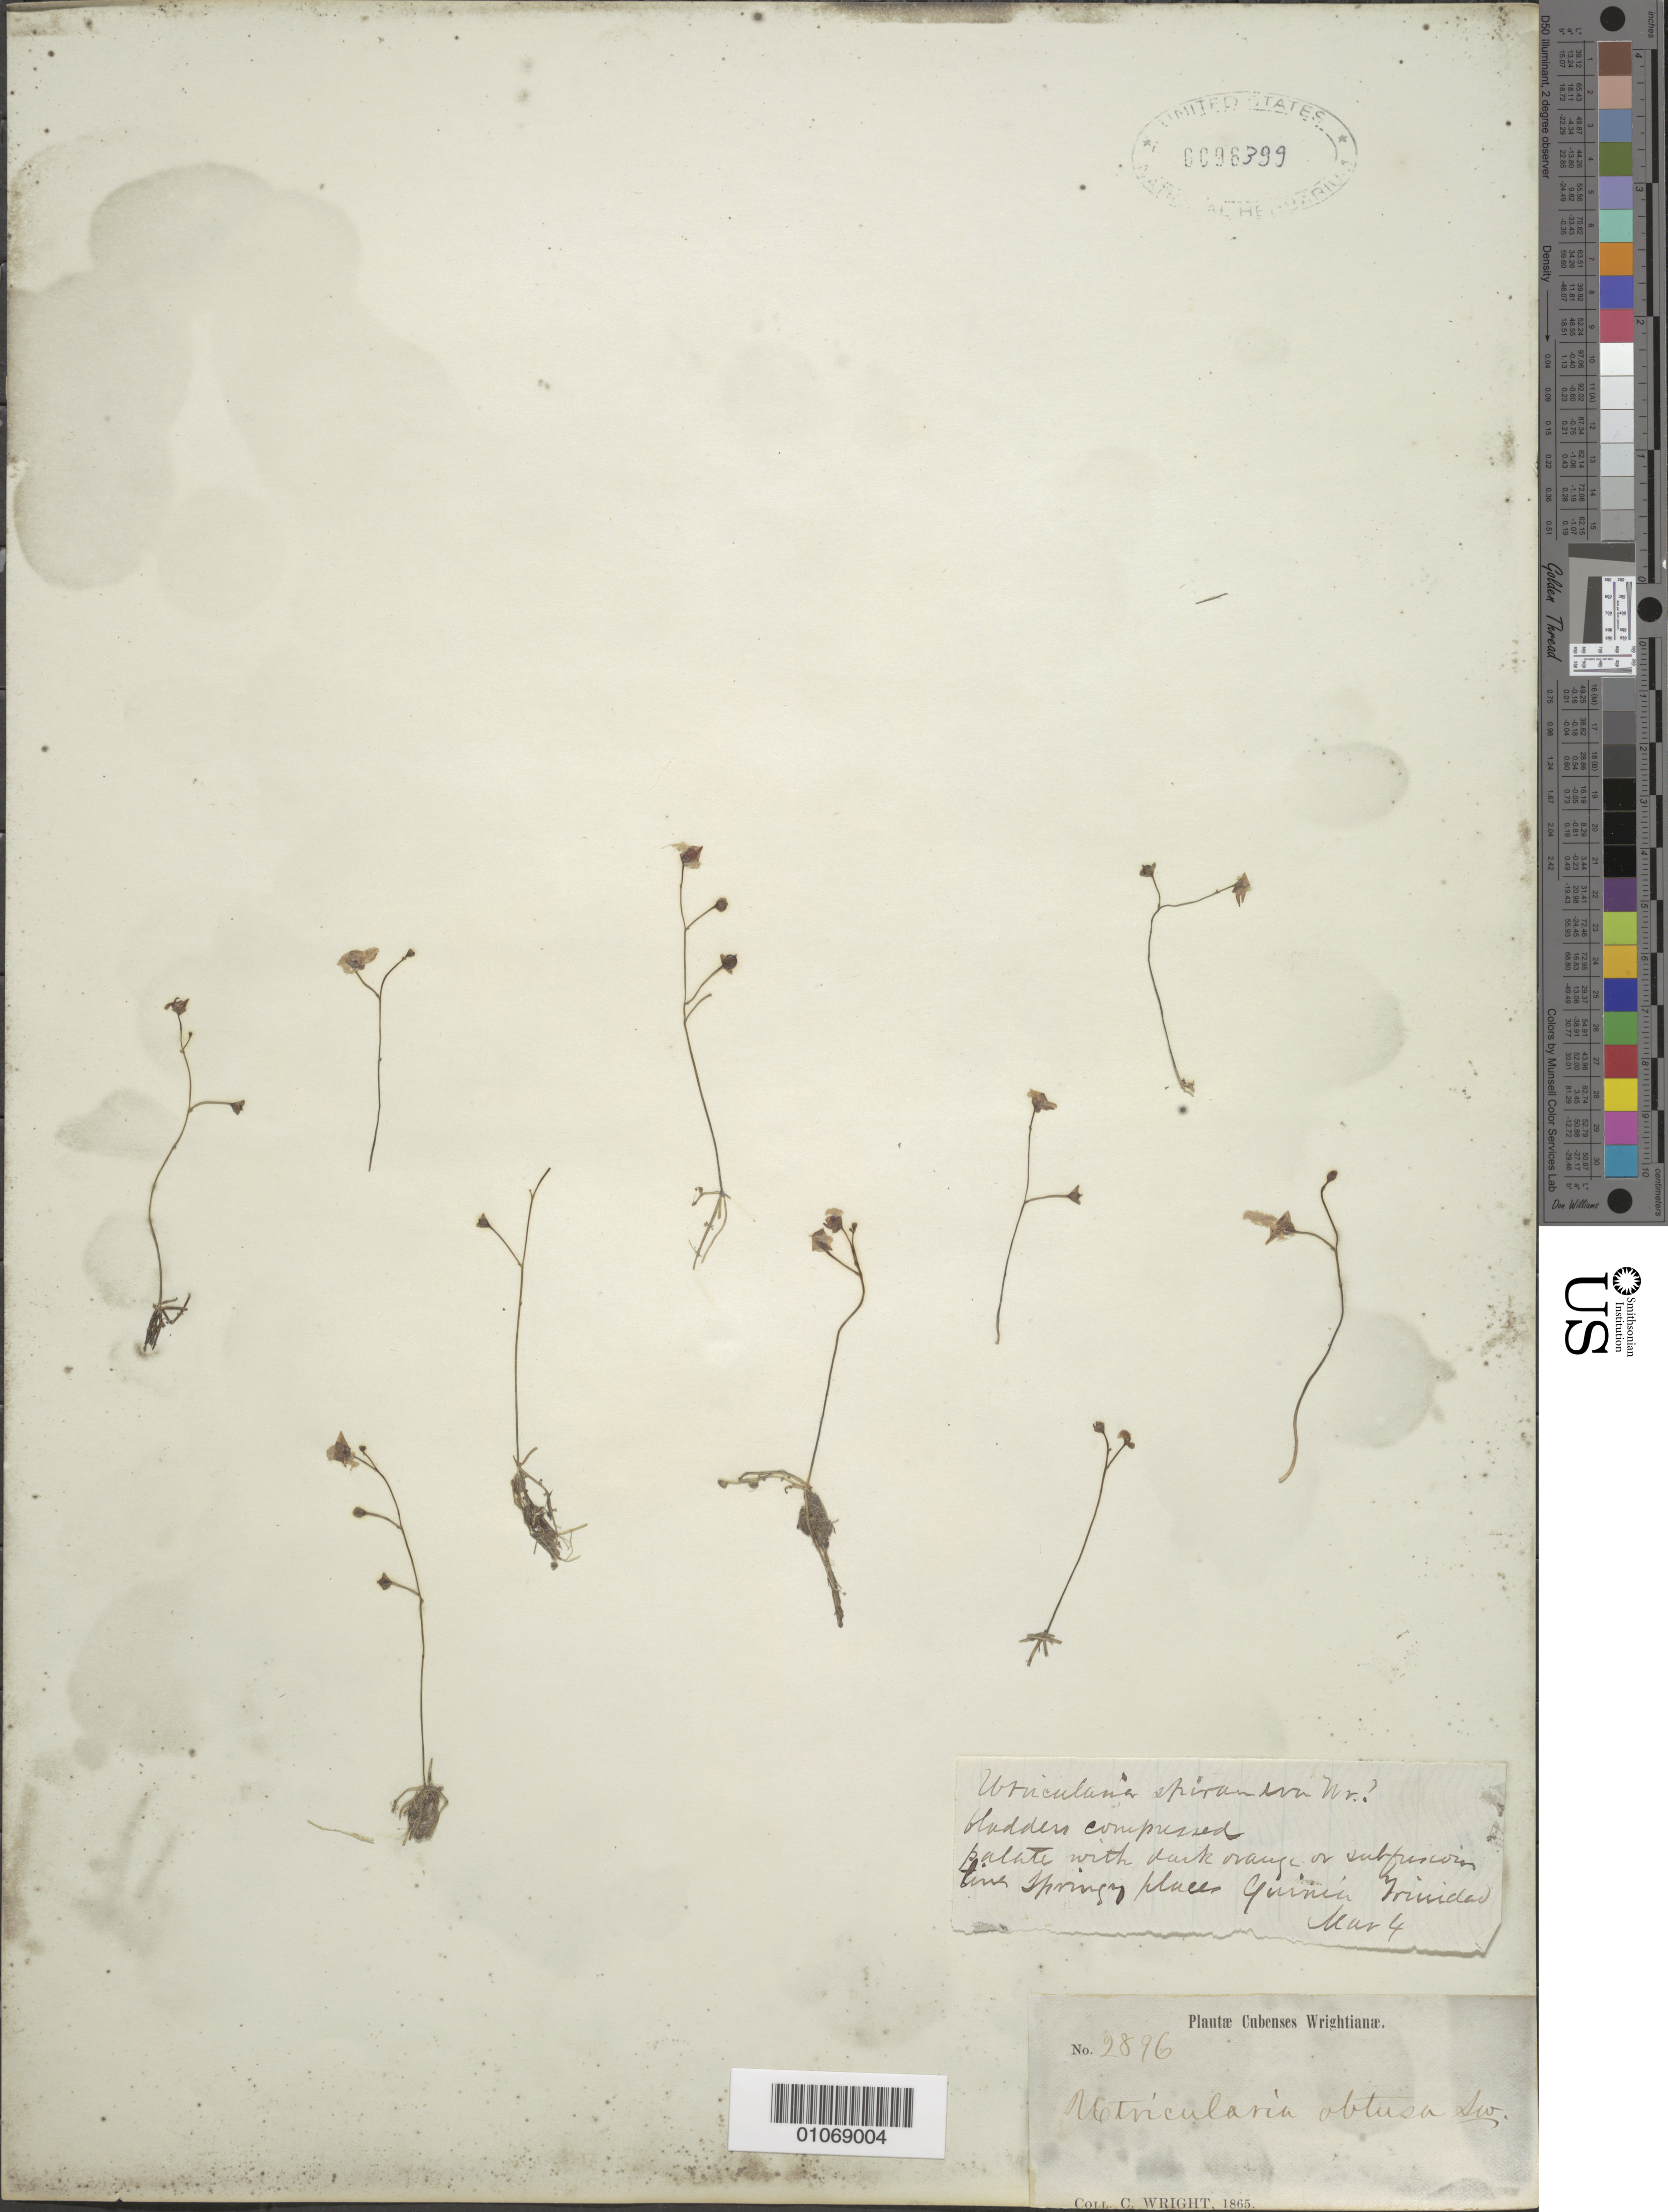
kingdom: Plantae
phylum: Tracheophyta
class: Magnoliopsida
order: Lamiales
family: Lentibulariaceae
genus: Utricularia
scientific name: Utricularia gibba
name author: L.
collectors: C. Wright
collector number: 2896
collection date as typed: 04 Mar 1865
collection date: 1865-03-04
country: Cuba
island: Cuba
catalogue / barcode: US 98399